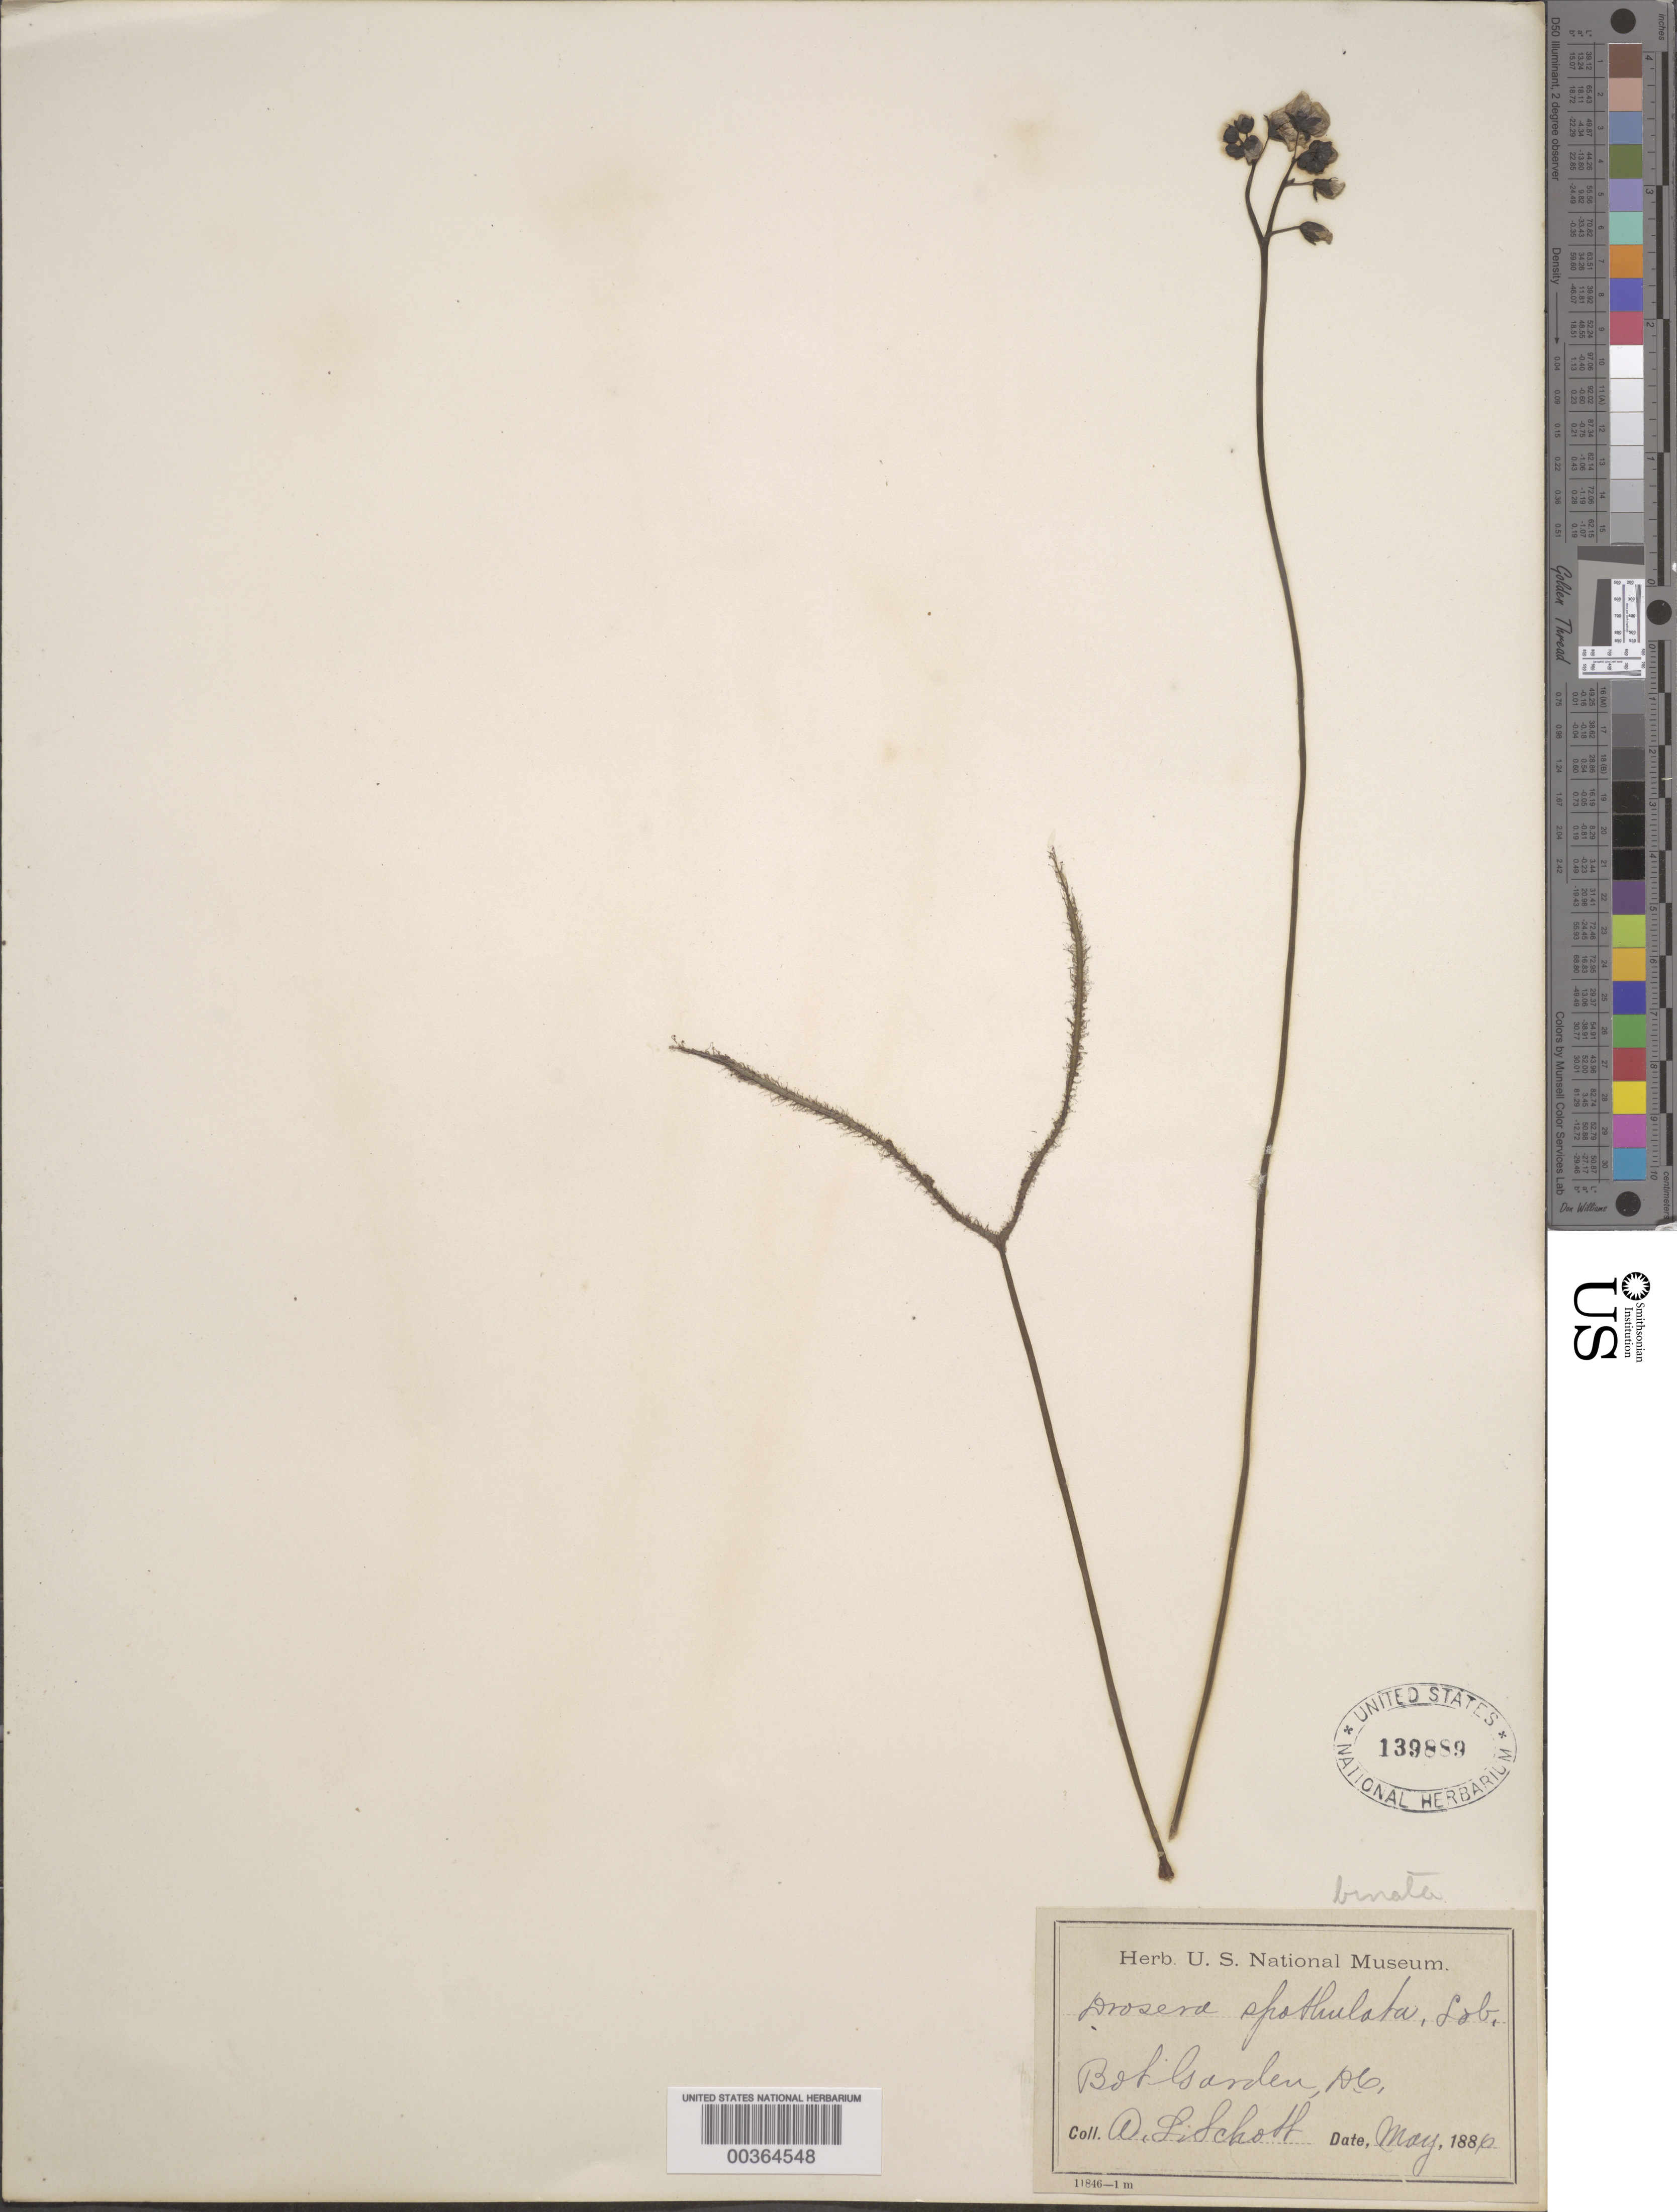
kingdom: Plantae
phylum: Tracheophyta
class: Magnoliopsida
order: Caryophyllales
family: Droseraceae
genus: Drosera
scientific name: Drosera binata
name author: Labill.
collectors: Wilkes Explor. Exped.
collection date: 1838/1842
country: Australia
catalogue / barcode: US 139889